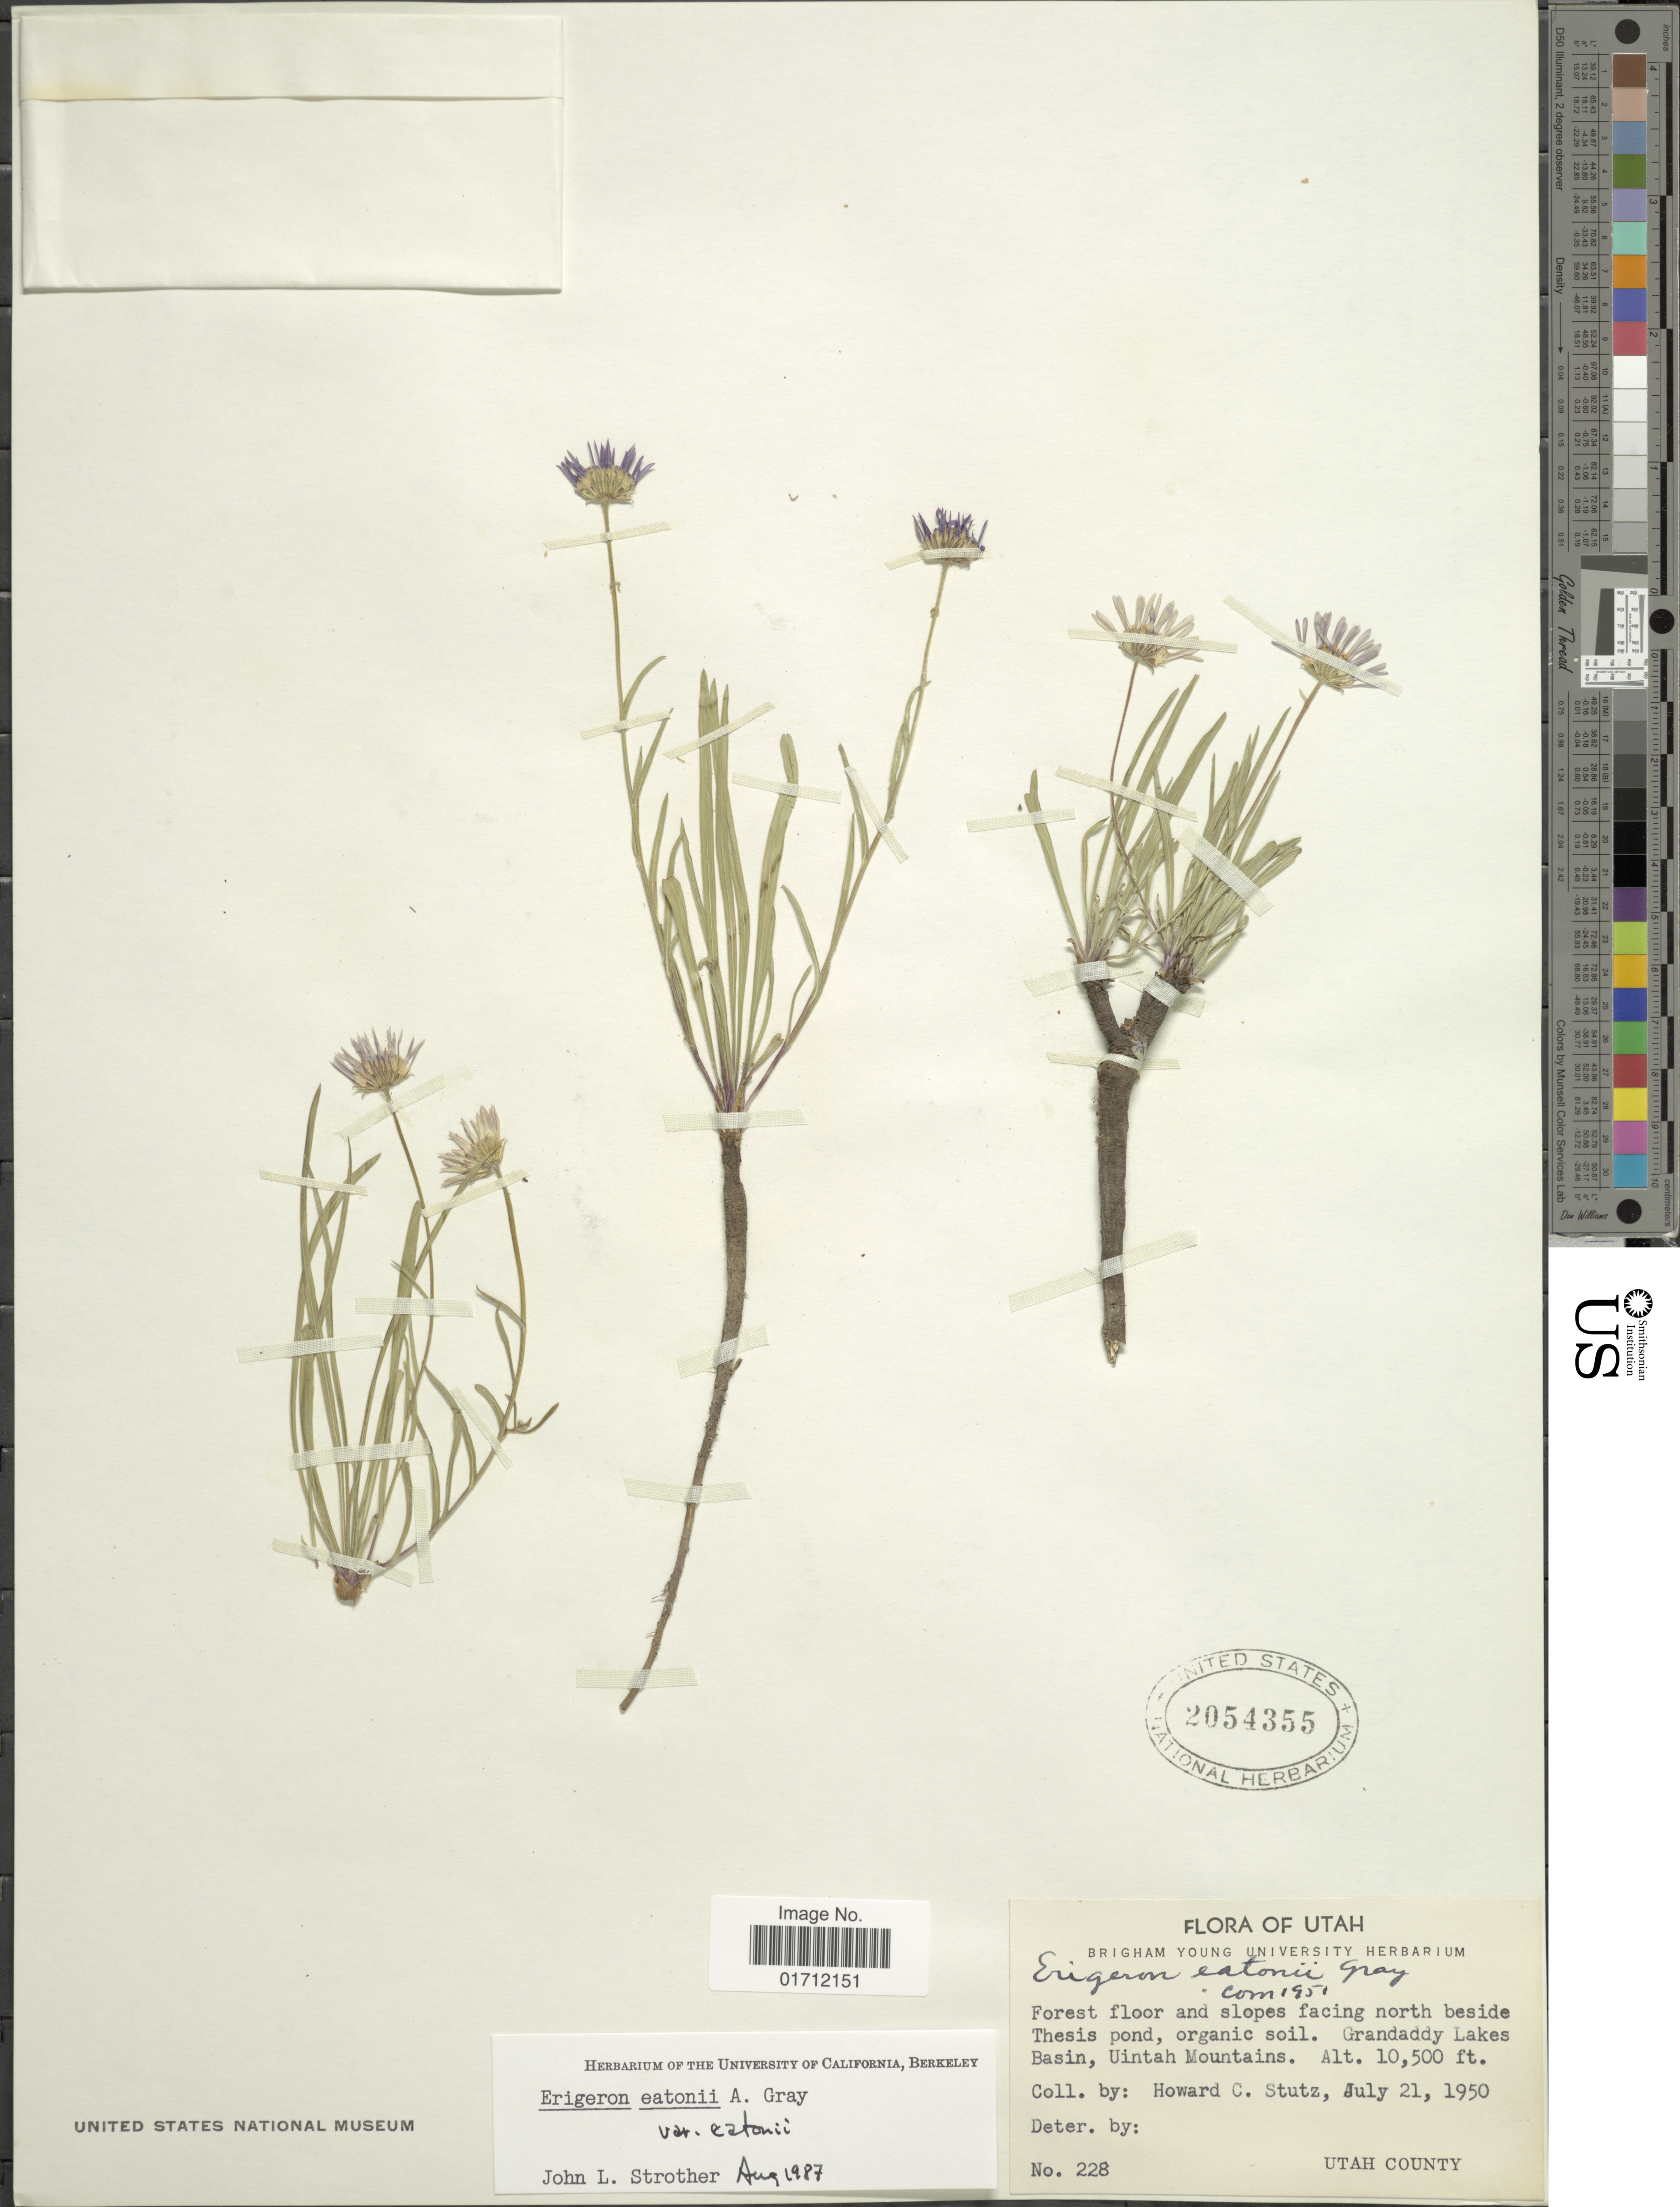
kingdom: Plantae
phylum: Tracheophyta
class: Magnoliopsida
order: Asterales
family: Asteraceae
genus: Erigeron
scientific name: Erigeron eatonii var. eatonii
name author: A. Gray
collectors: H. C. Stutz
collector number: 228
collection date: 1950-07-21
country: United States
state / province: Utah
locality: Grandaddy Lkaes Basin, Uintah Mountains, Utah County.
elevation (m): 3200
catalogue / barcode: US 2054355